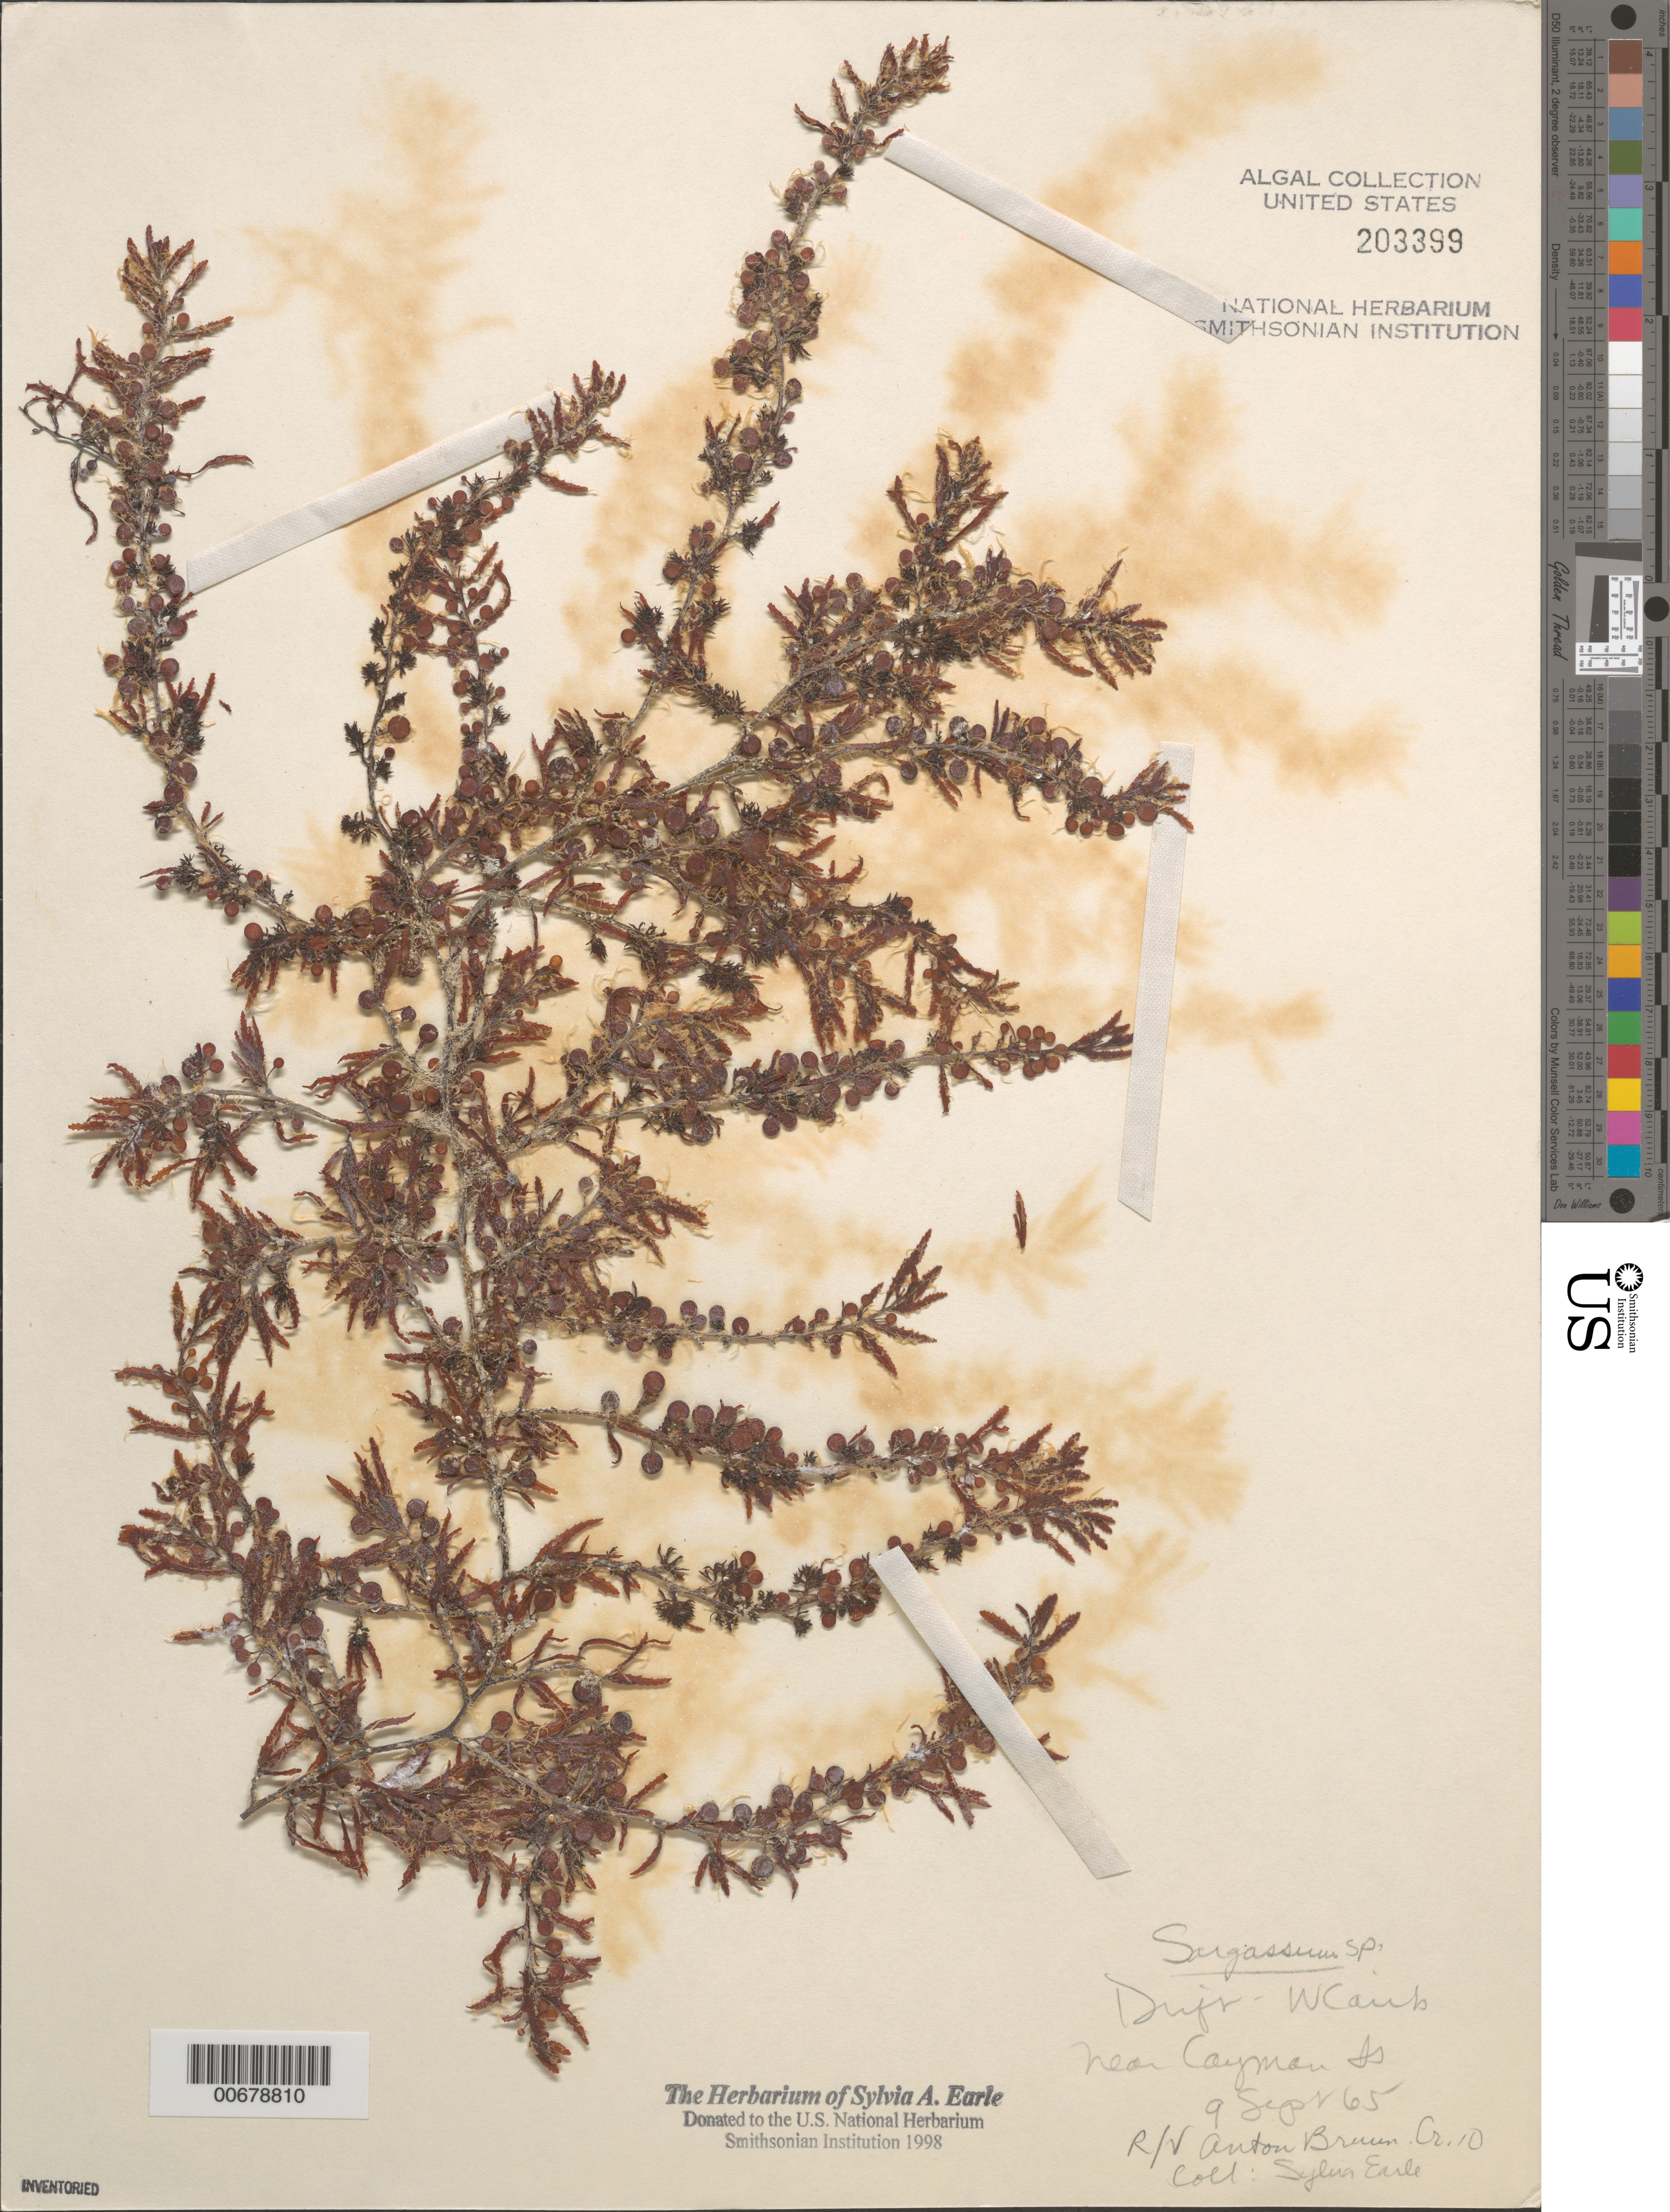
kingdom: Chromista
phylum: Ochrophyta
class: Phaeophyceae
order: Fucales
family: Sargassaceae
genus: Sargassum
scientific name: Sargassum fluitans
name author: (Børgesen) Børgesen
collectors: S. A. Earle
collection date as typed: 09 Sep 1965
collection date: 1965-09-09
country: Cayman Islands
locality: Western Caribbean Sea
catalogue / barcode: US 203399